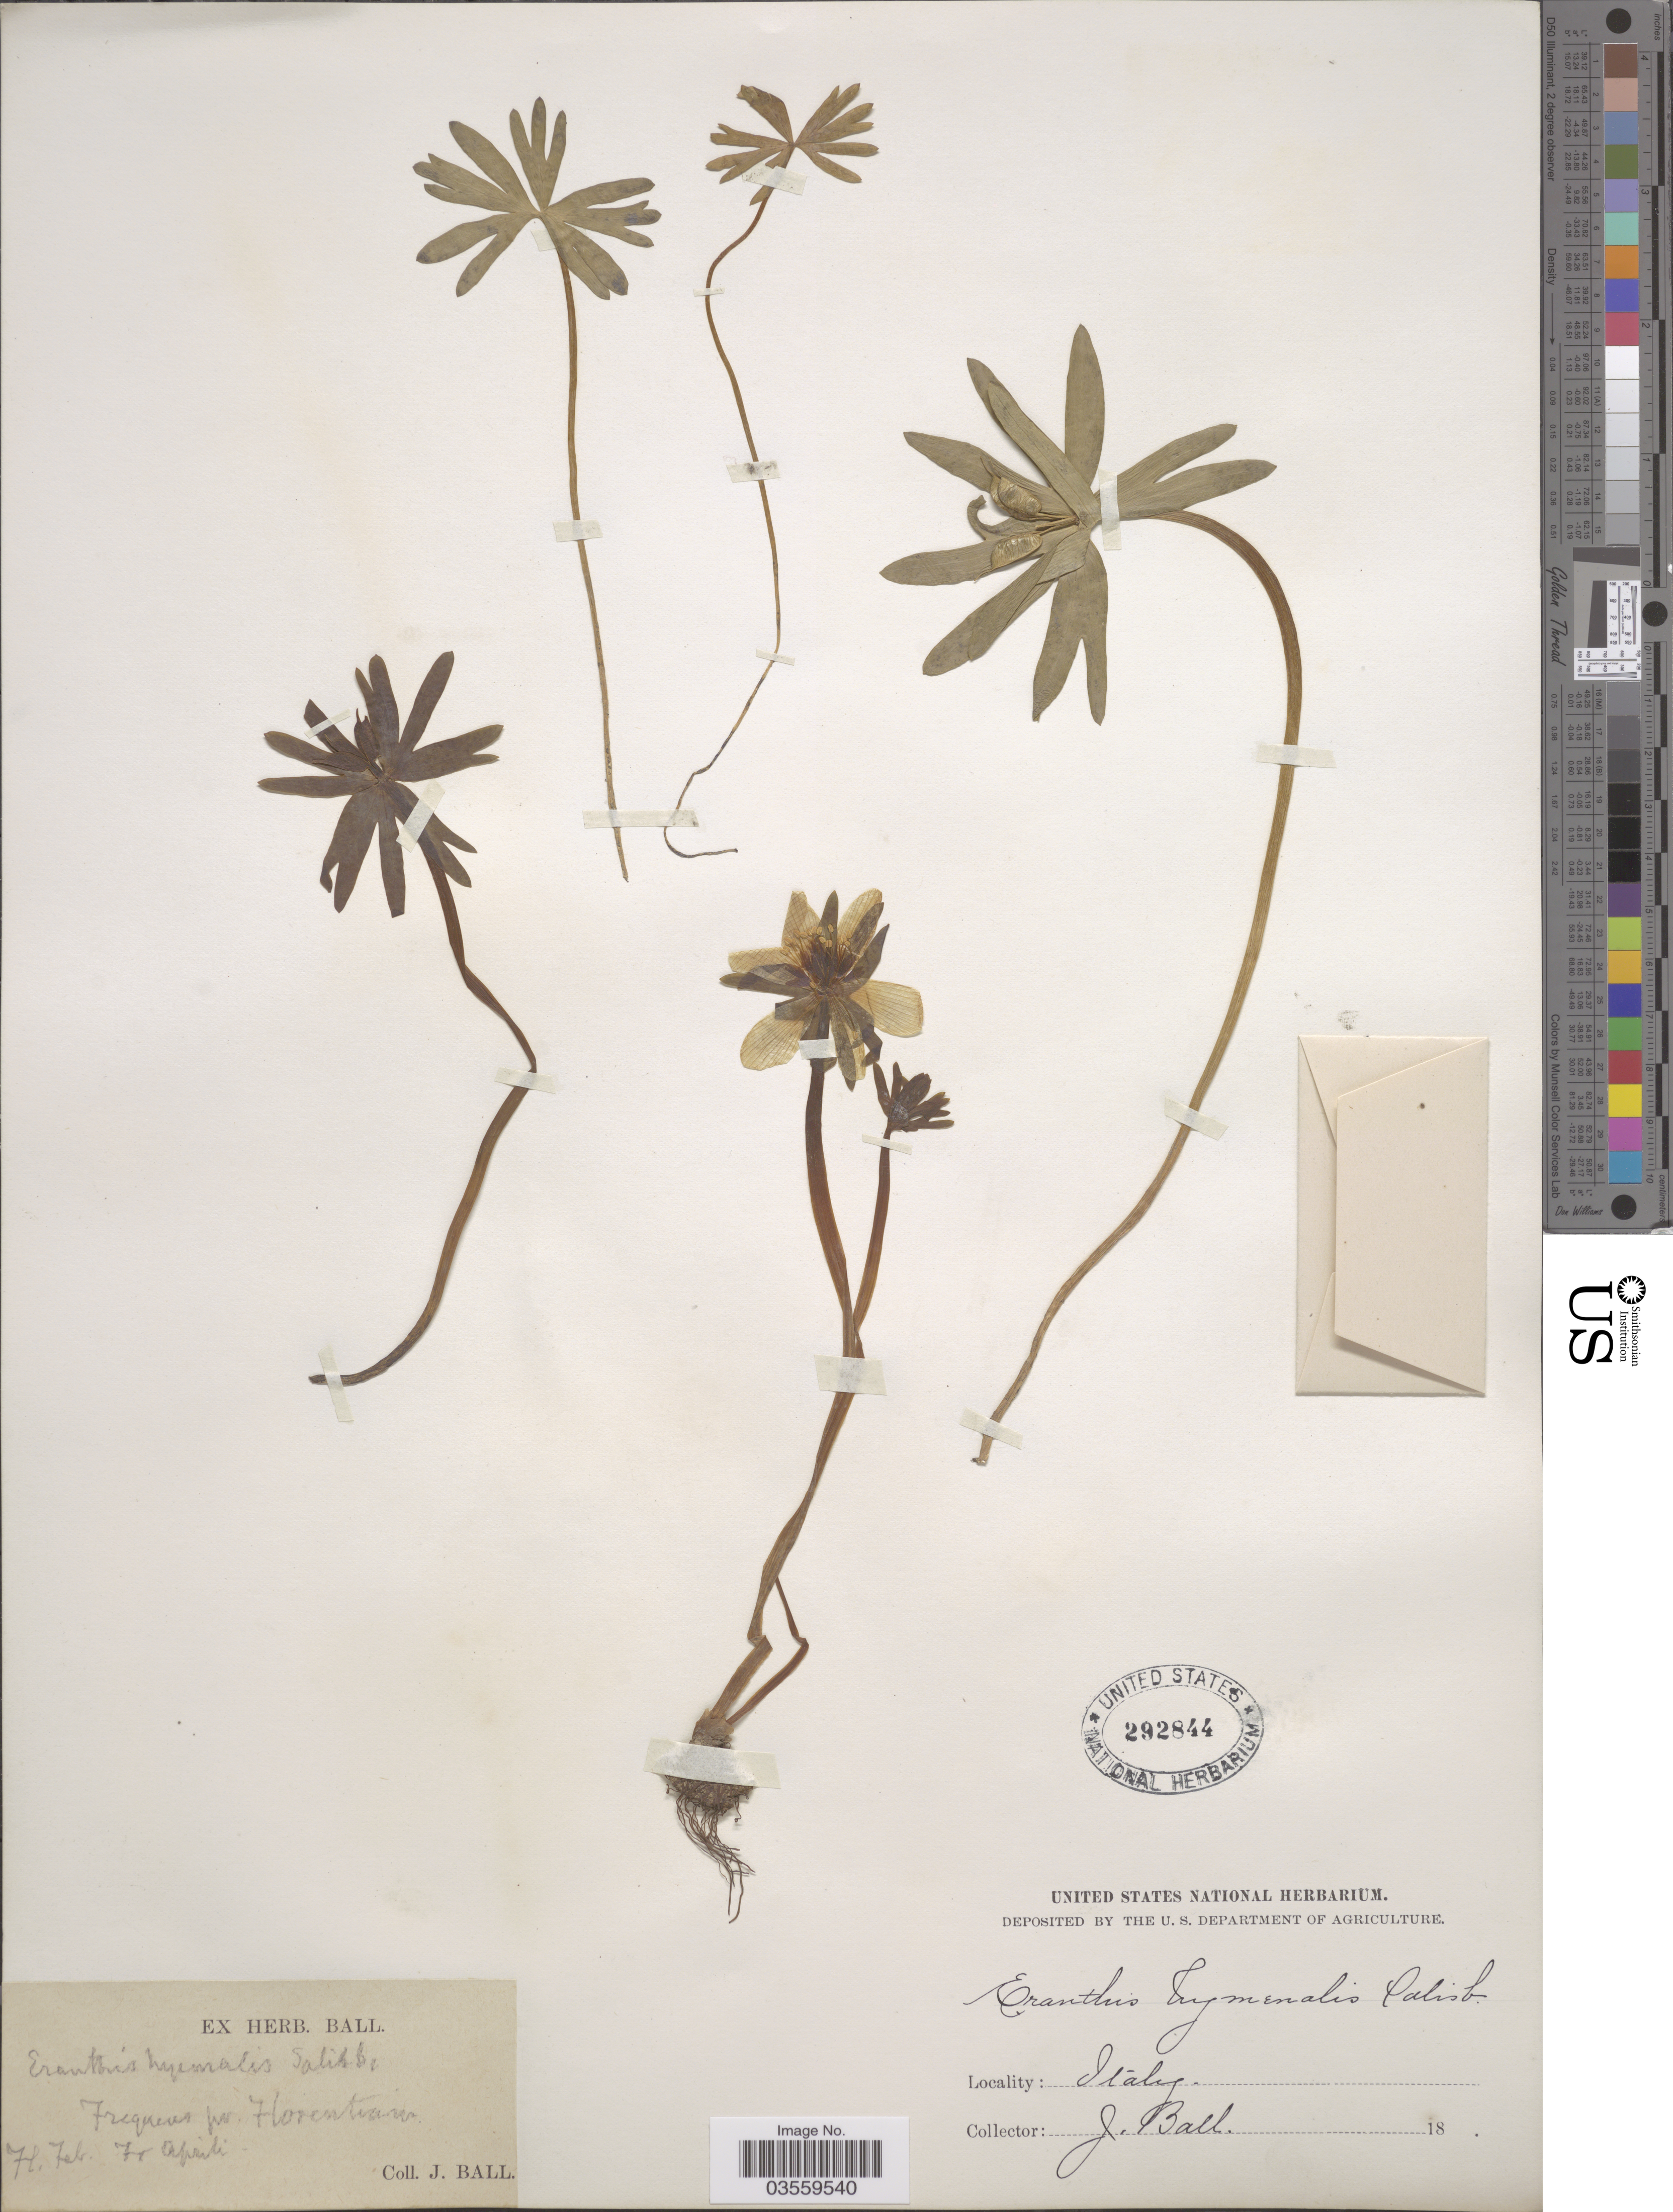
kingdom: Plantae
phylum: Tracheophyta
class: Magnoliopsida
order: Ranunculales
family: Ranunculaceae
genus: Eranthis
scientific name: Eranthis hyemalis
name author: (L.) Salisb.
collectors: J. Ball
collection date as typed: Fl. Feb. Fr. Aprili. 18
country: Italy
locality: Florentium.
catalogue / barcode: US 292844